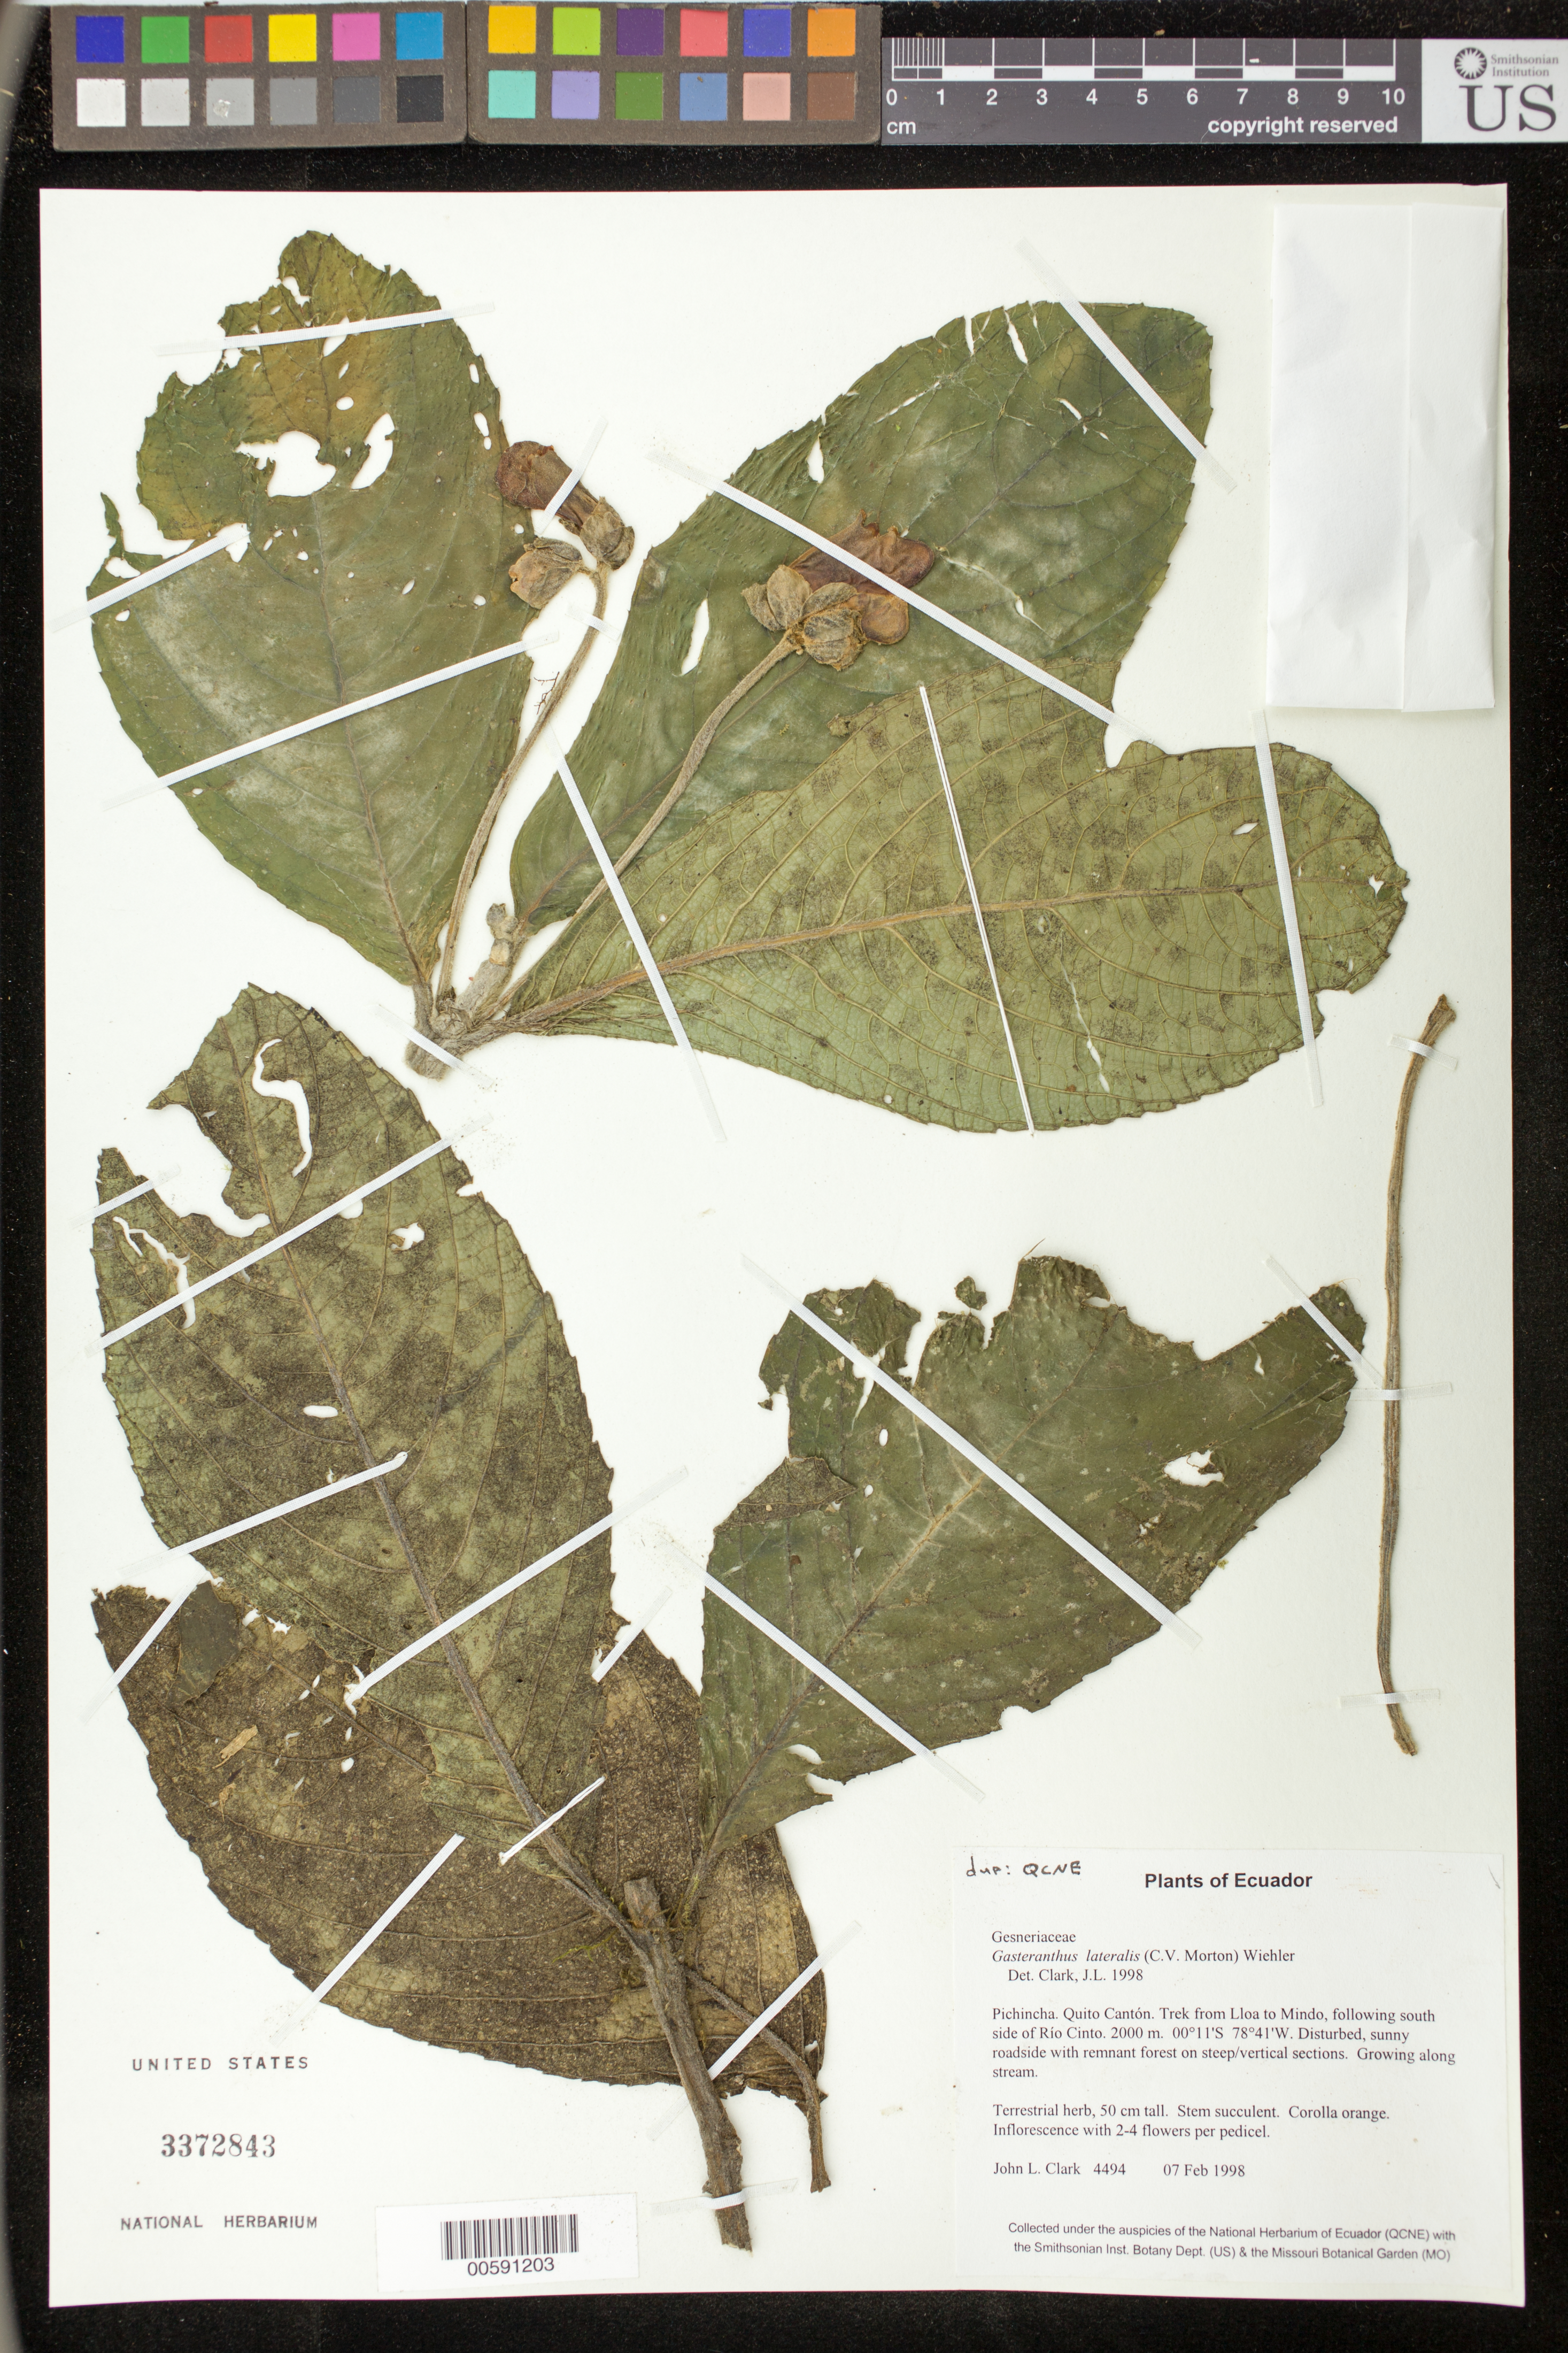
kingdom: Plantae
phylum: Tracheophyta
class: Magnoliopsida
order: Lamiales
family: Gesneriaceae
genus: Gasteranthus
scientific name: Gasteranthus lateralis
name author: (C.V. Morton) Wiehler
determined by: Clark, J. L., (SEL), The Marie Selby Botanical Garden (UNITED STATES)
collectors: J. L. Clark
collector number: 4494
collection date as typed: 07 Feb 1998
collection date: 1998-02-07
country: Ecuador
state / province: Pichincha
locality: Quito Cantón. Trek from Lloa to Mindo, following south side of Río Cinto.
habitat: Disturbed, sunny roadside with remnant forest on steep/vertical sections. Growing along stream.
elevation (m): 2000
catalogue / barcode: US 3372843